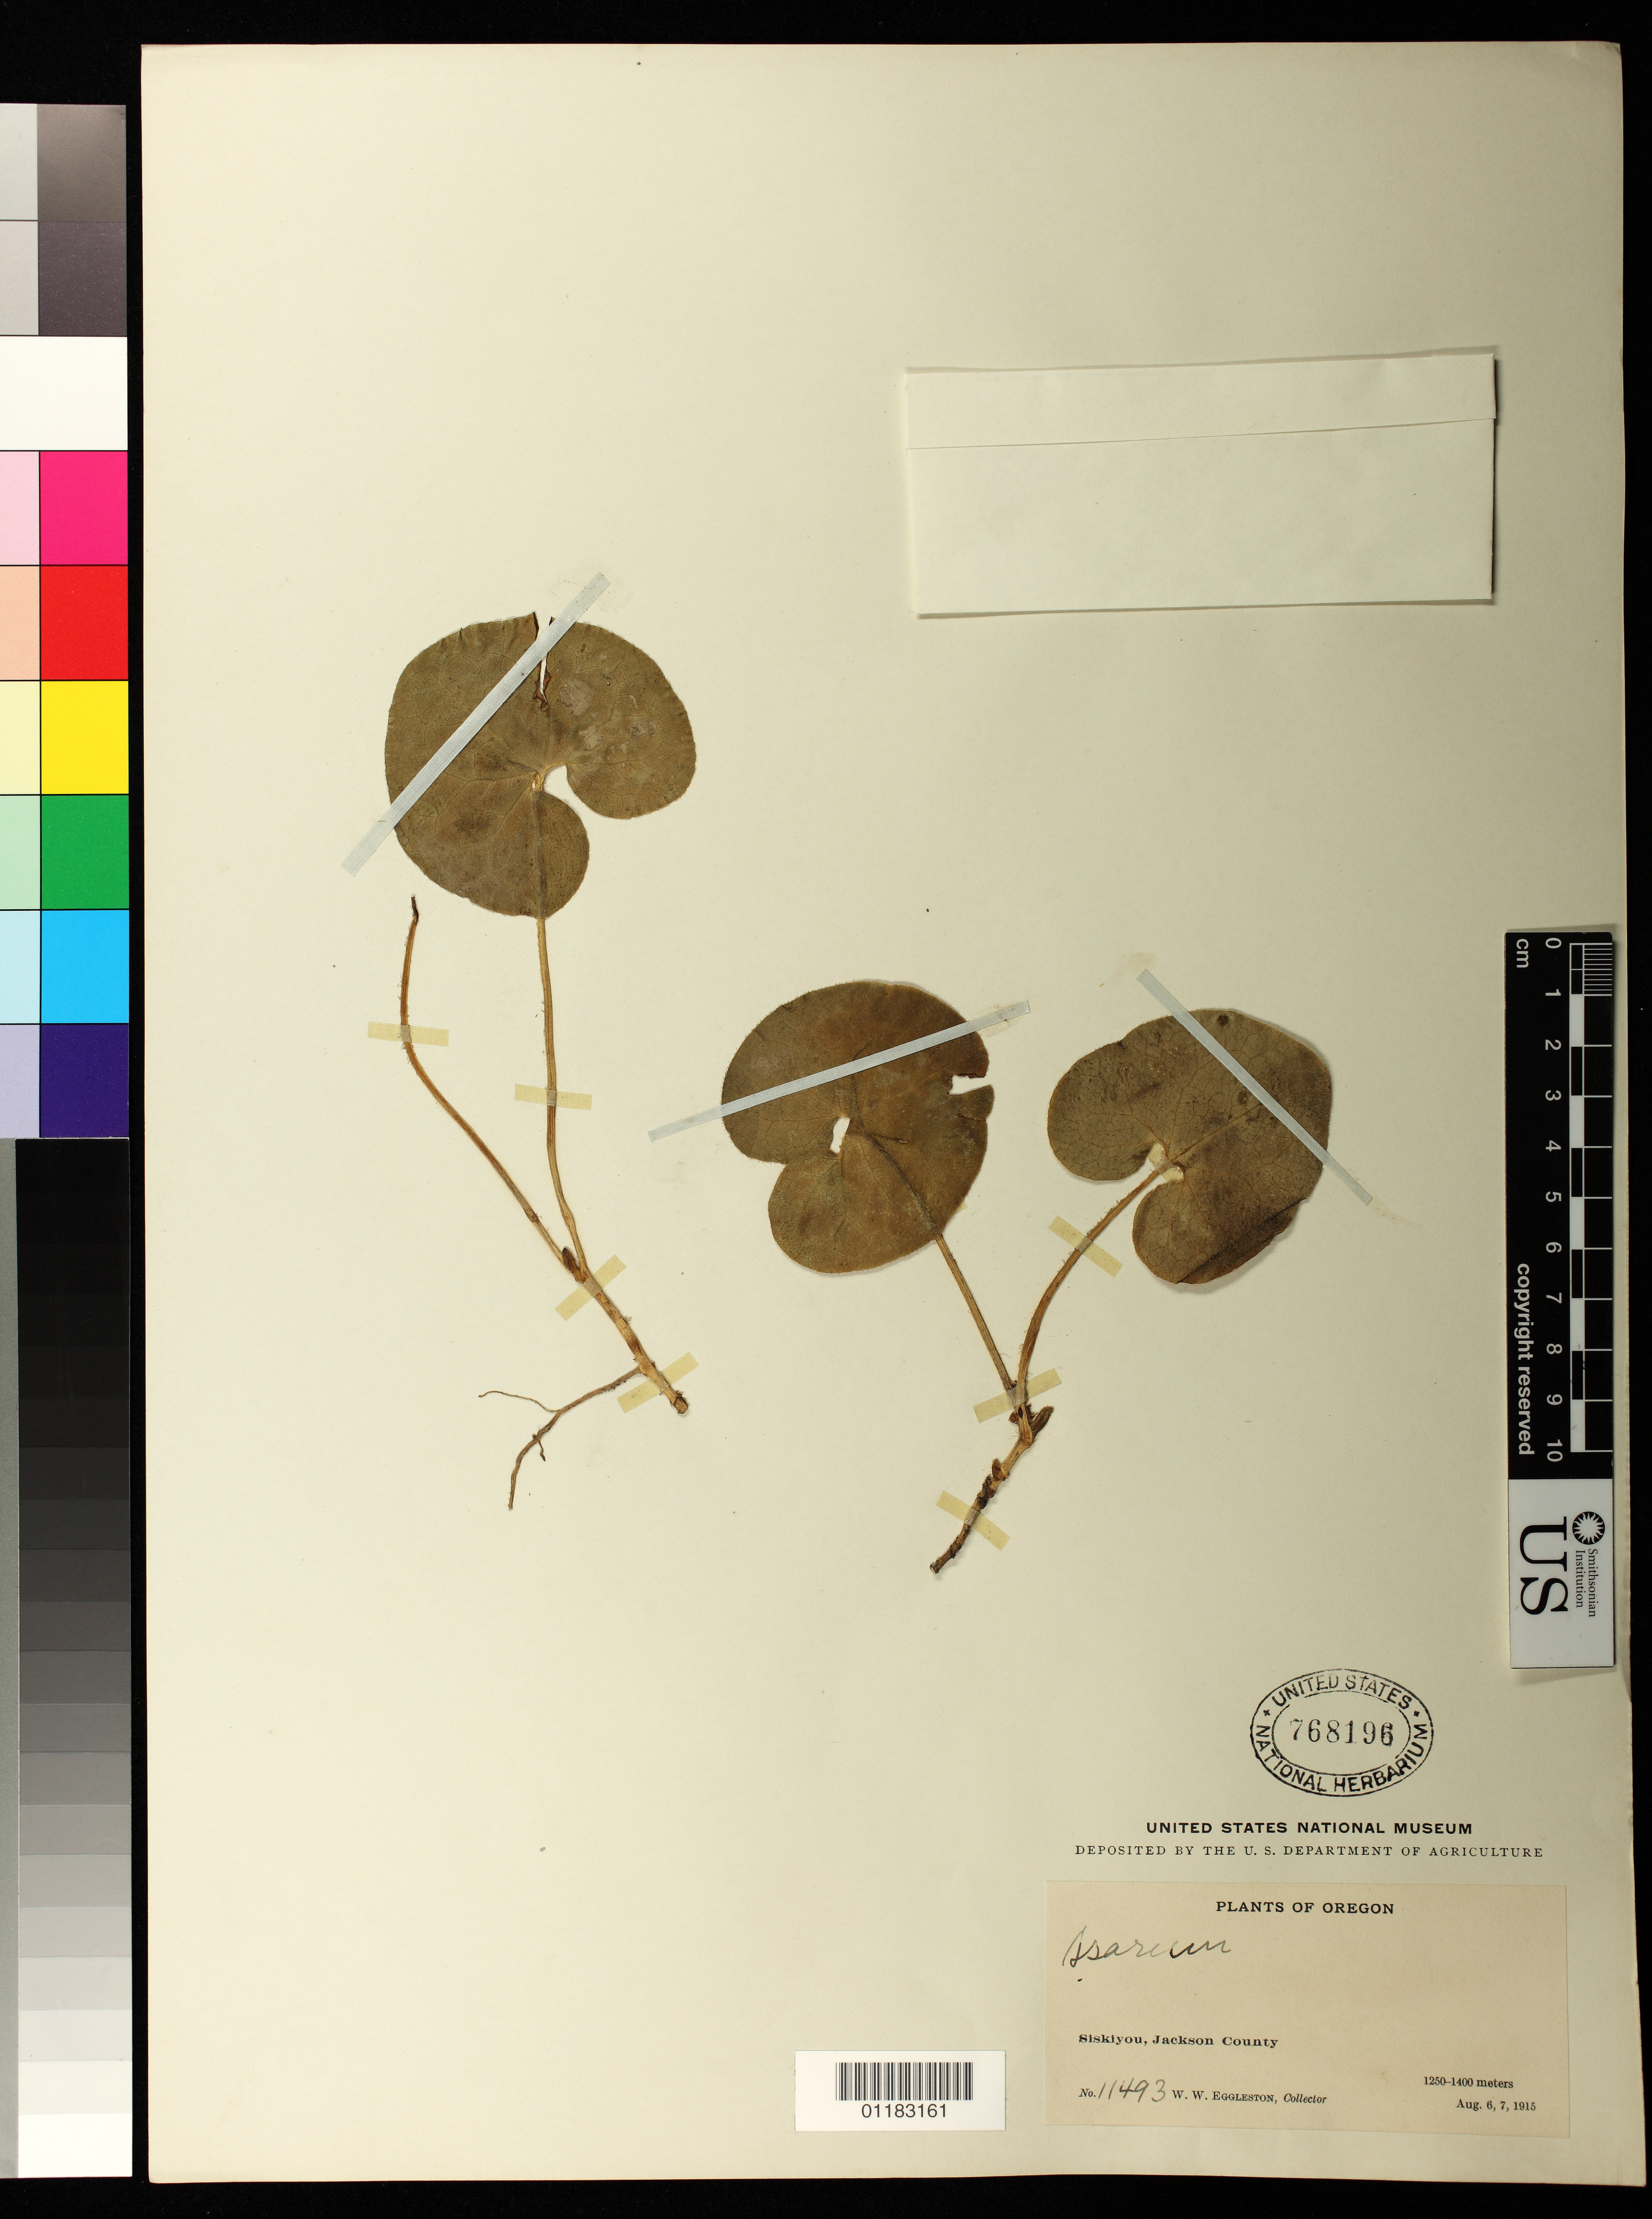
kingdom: Plantae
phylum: Tracheophyta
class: Magnoliopsida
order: Piperales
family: Aristolochiaceae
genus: Asarum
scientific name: Asarum sp.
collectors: W. W. Eggleston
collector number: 11493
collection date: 1915-08-06/1915-08-07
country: United States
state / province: Oregon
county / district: Jackson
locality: Siskiyou, Jackson County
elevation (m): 1250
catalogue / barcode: US 768196